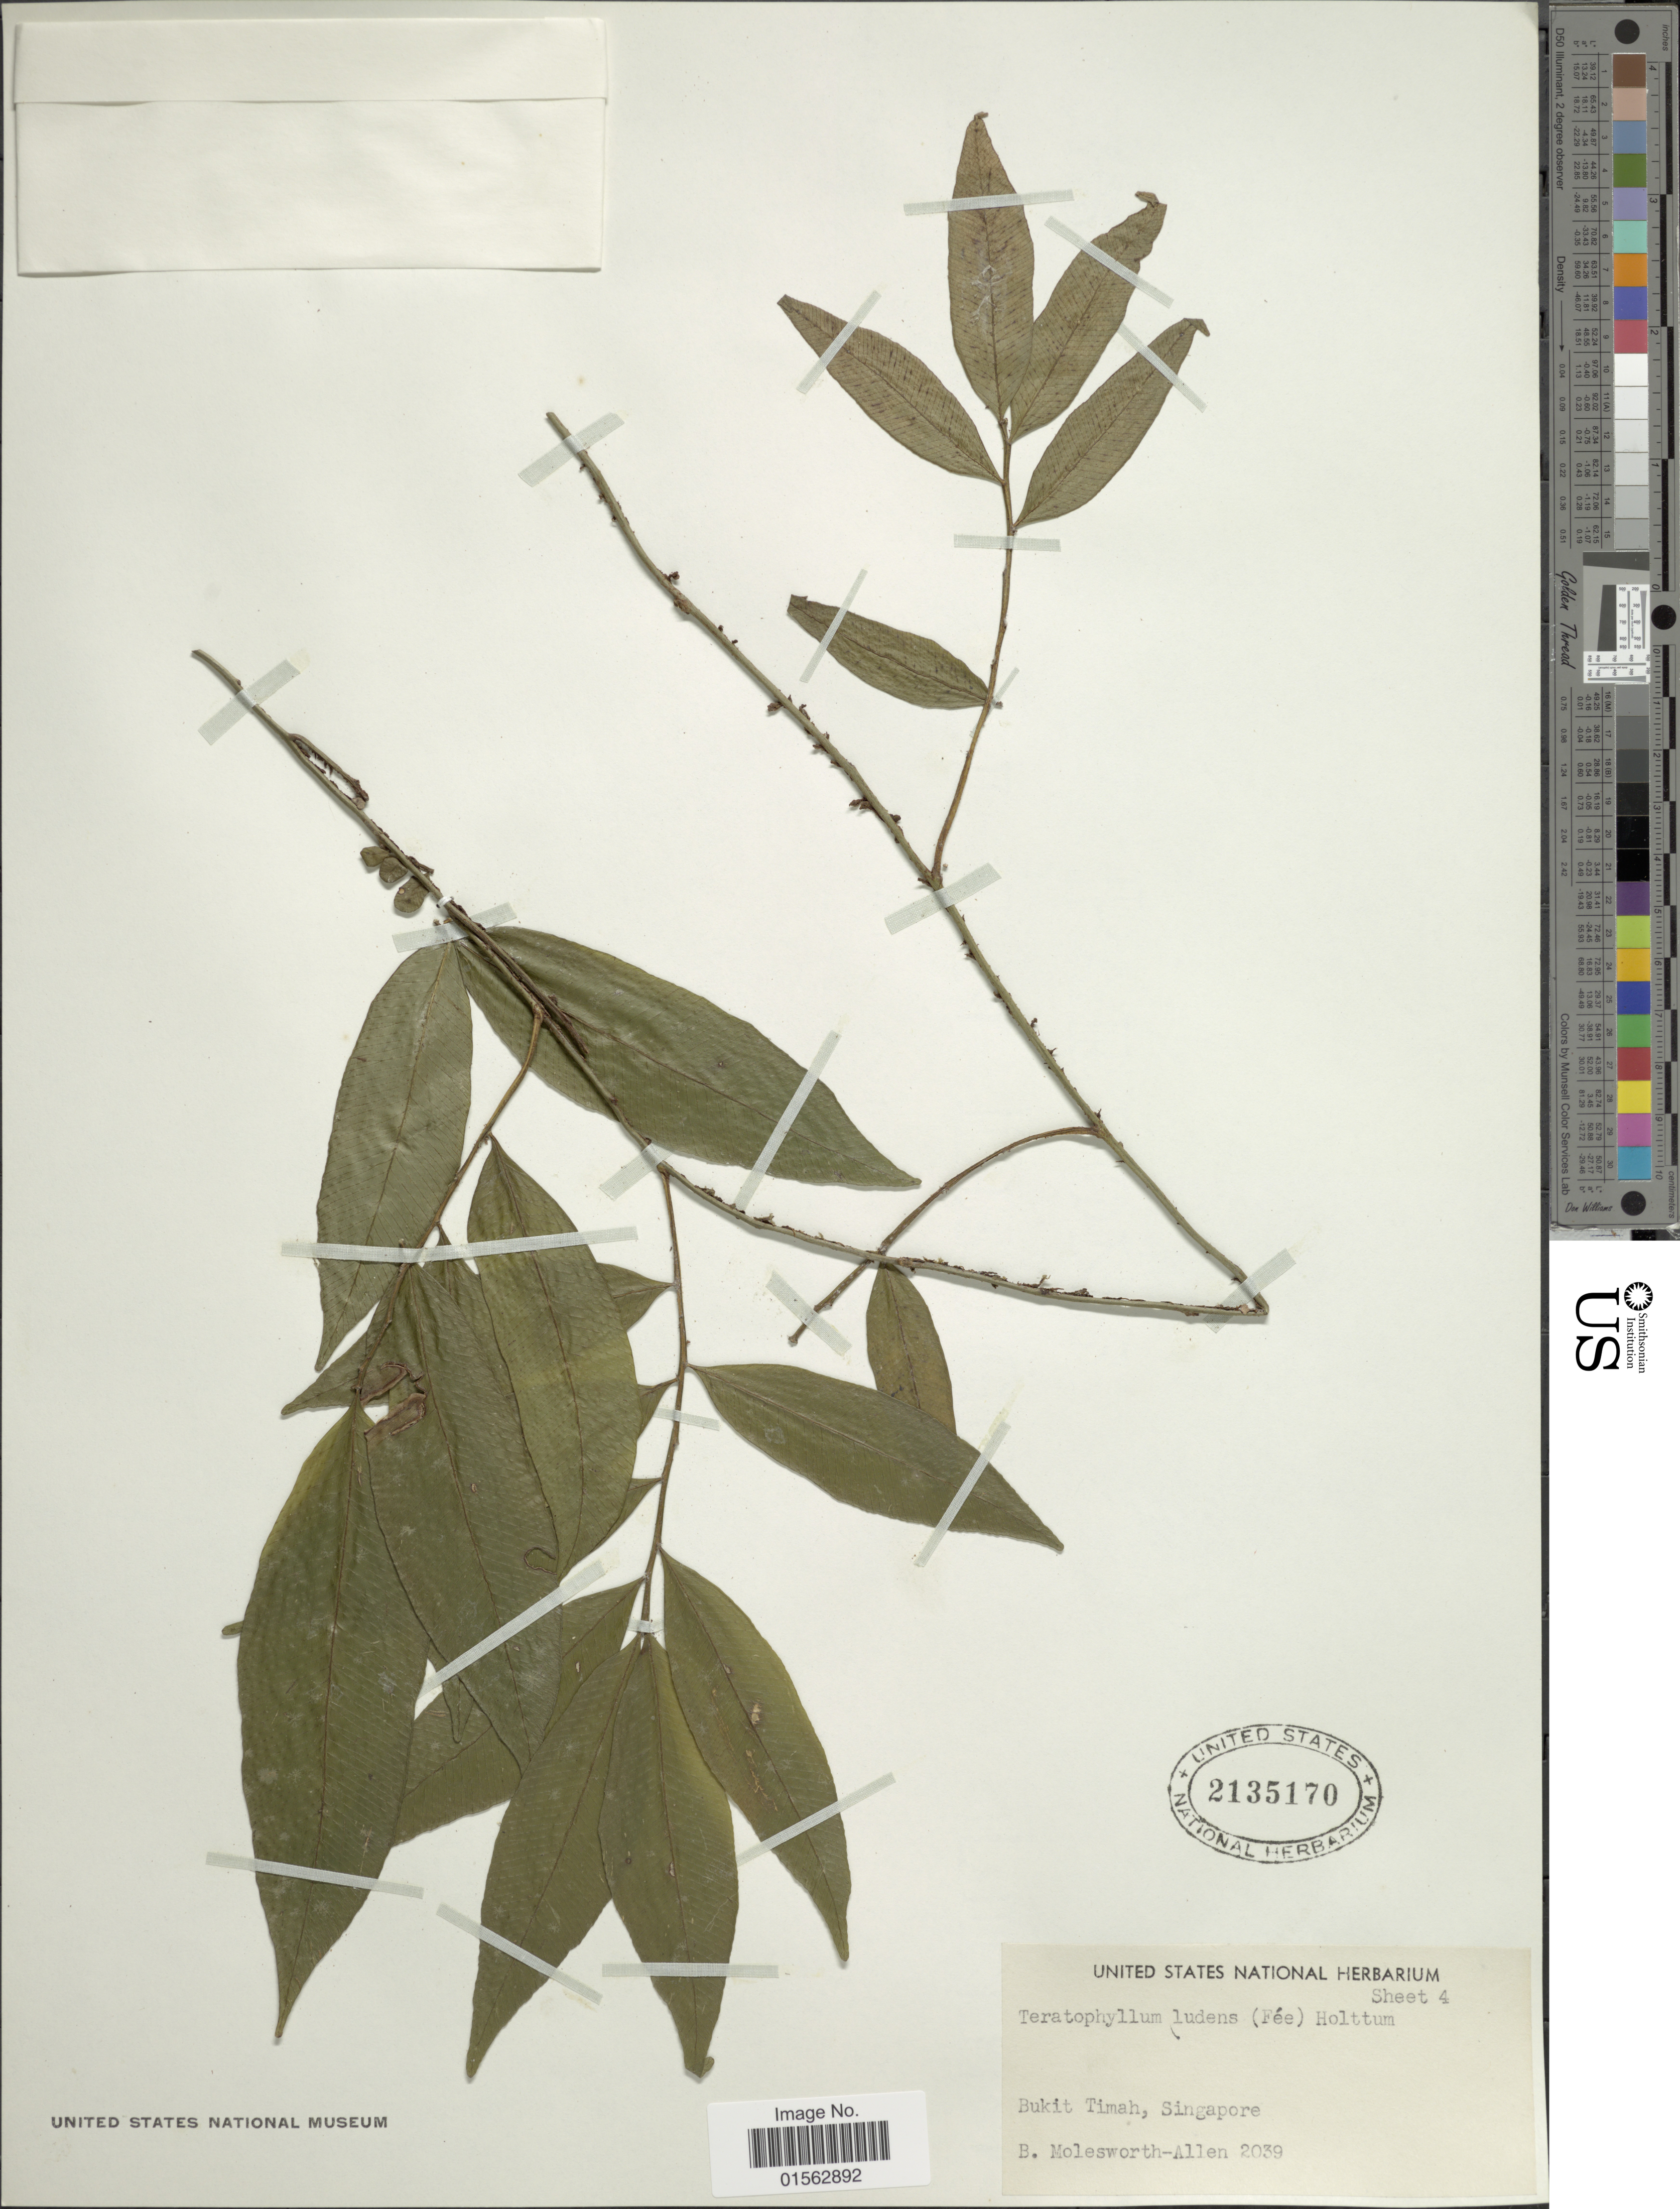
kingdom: Plantae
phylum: Tracheophyta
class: Polypodiopsida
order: Polypodiales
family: Dryopteridaceae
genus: Teratophyllum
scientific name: Teratophyllum ludens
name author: (Fée) Holttum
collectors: B. E. G. Molesworth-Allen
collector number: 2039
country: Singapore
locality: Bukit Timah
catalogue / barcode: US 2135170